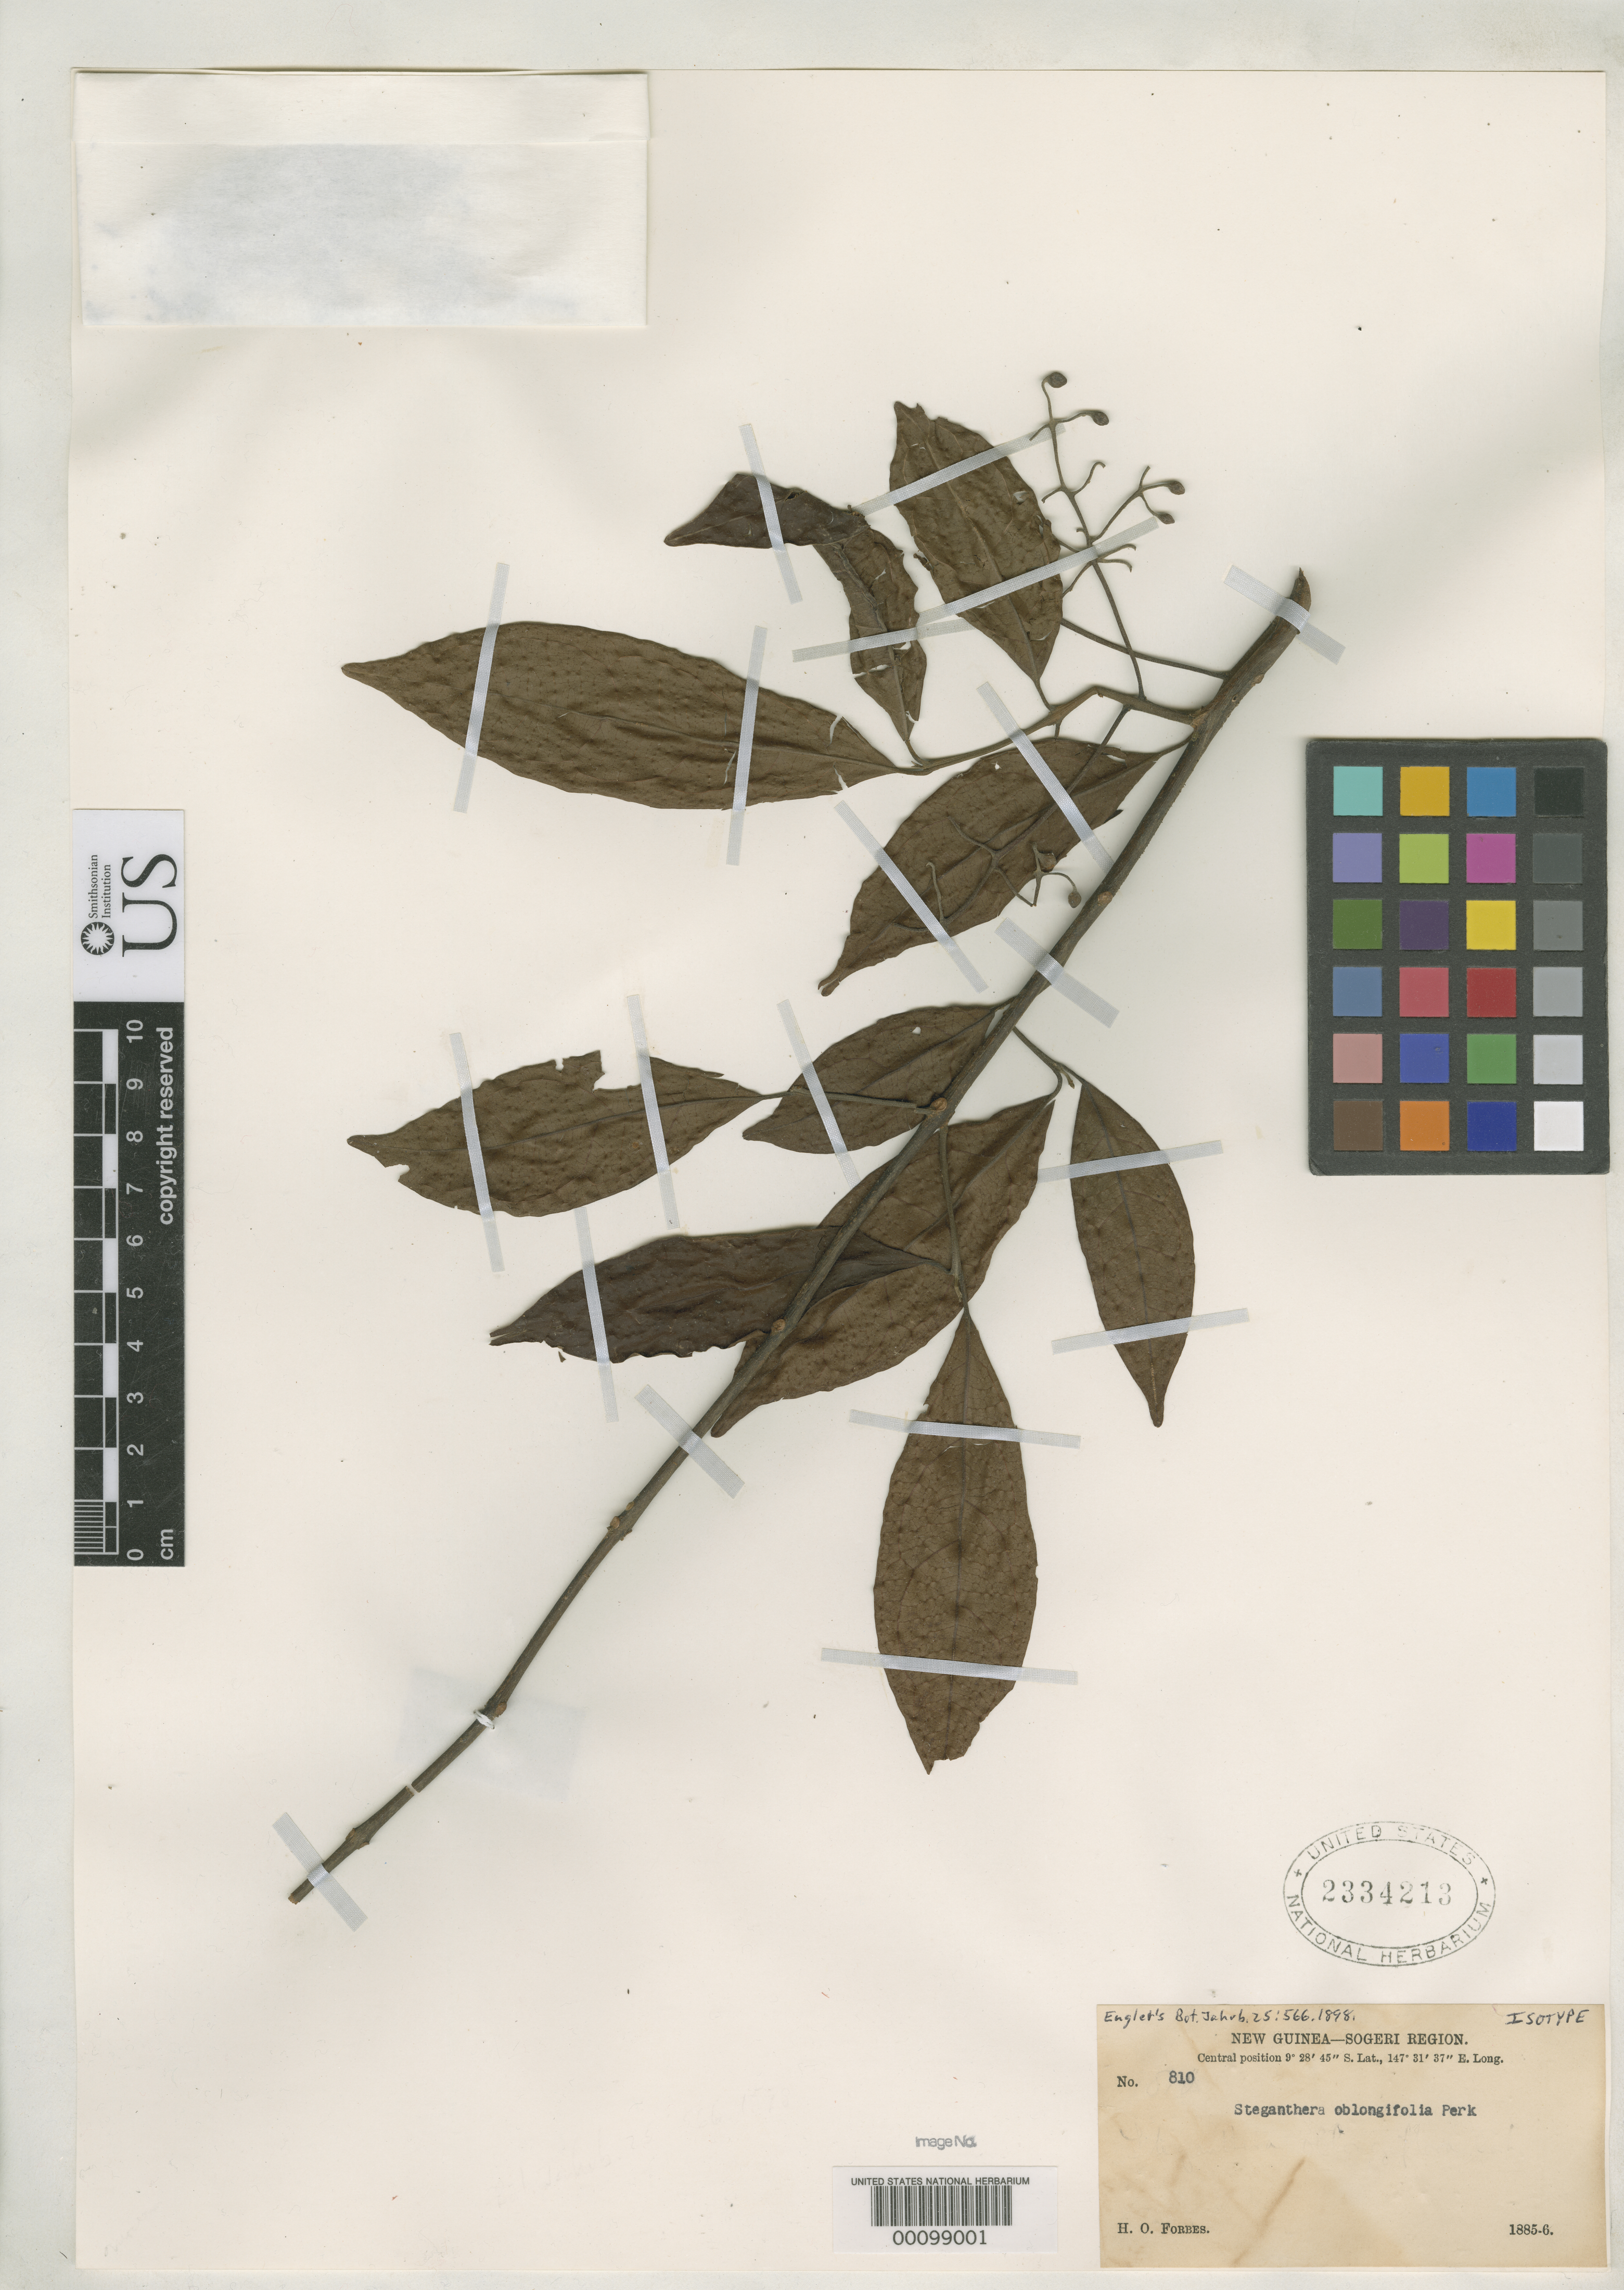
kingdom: Plantae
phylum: Tracheophyta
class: Magnoliopsida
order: Laurales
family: Monimiaceae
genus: Steganthera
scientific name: Steganthera oblongiflora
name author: Perkins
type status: Isotype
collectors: H. O. Forbes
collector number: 810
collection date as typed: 1885 to -- --- 1886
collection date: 1885/1886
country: Papua New Guinea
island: New Guinea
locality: Sogeri Region.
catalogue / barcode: US 2334213